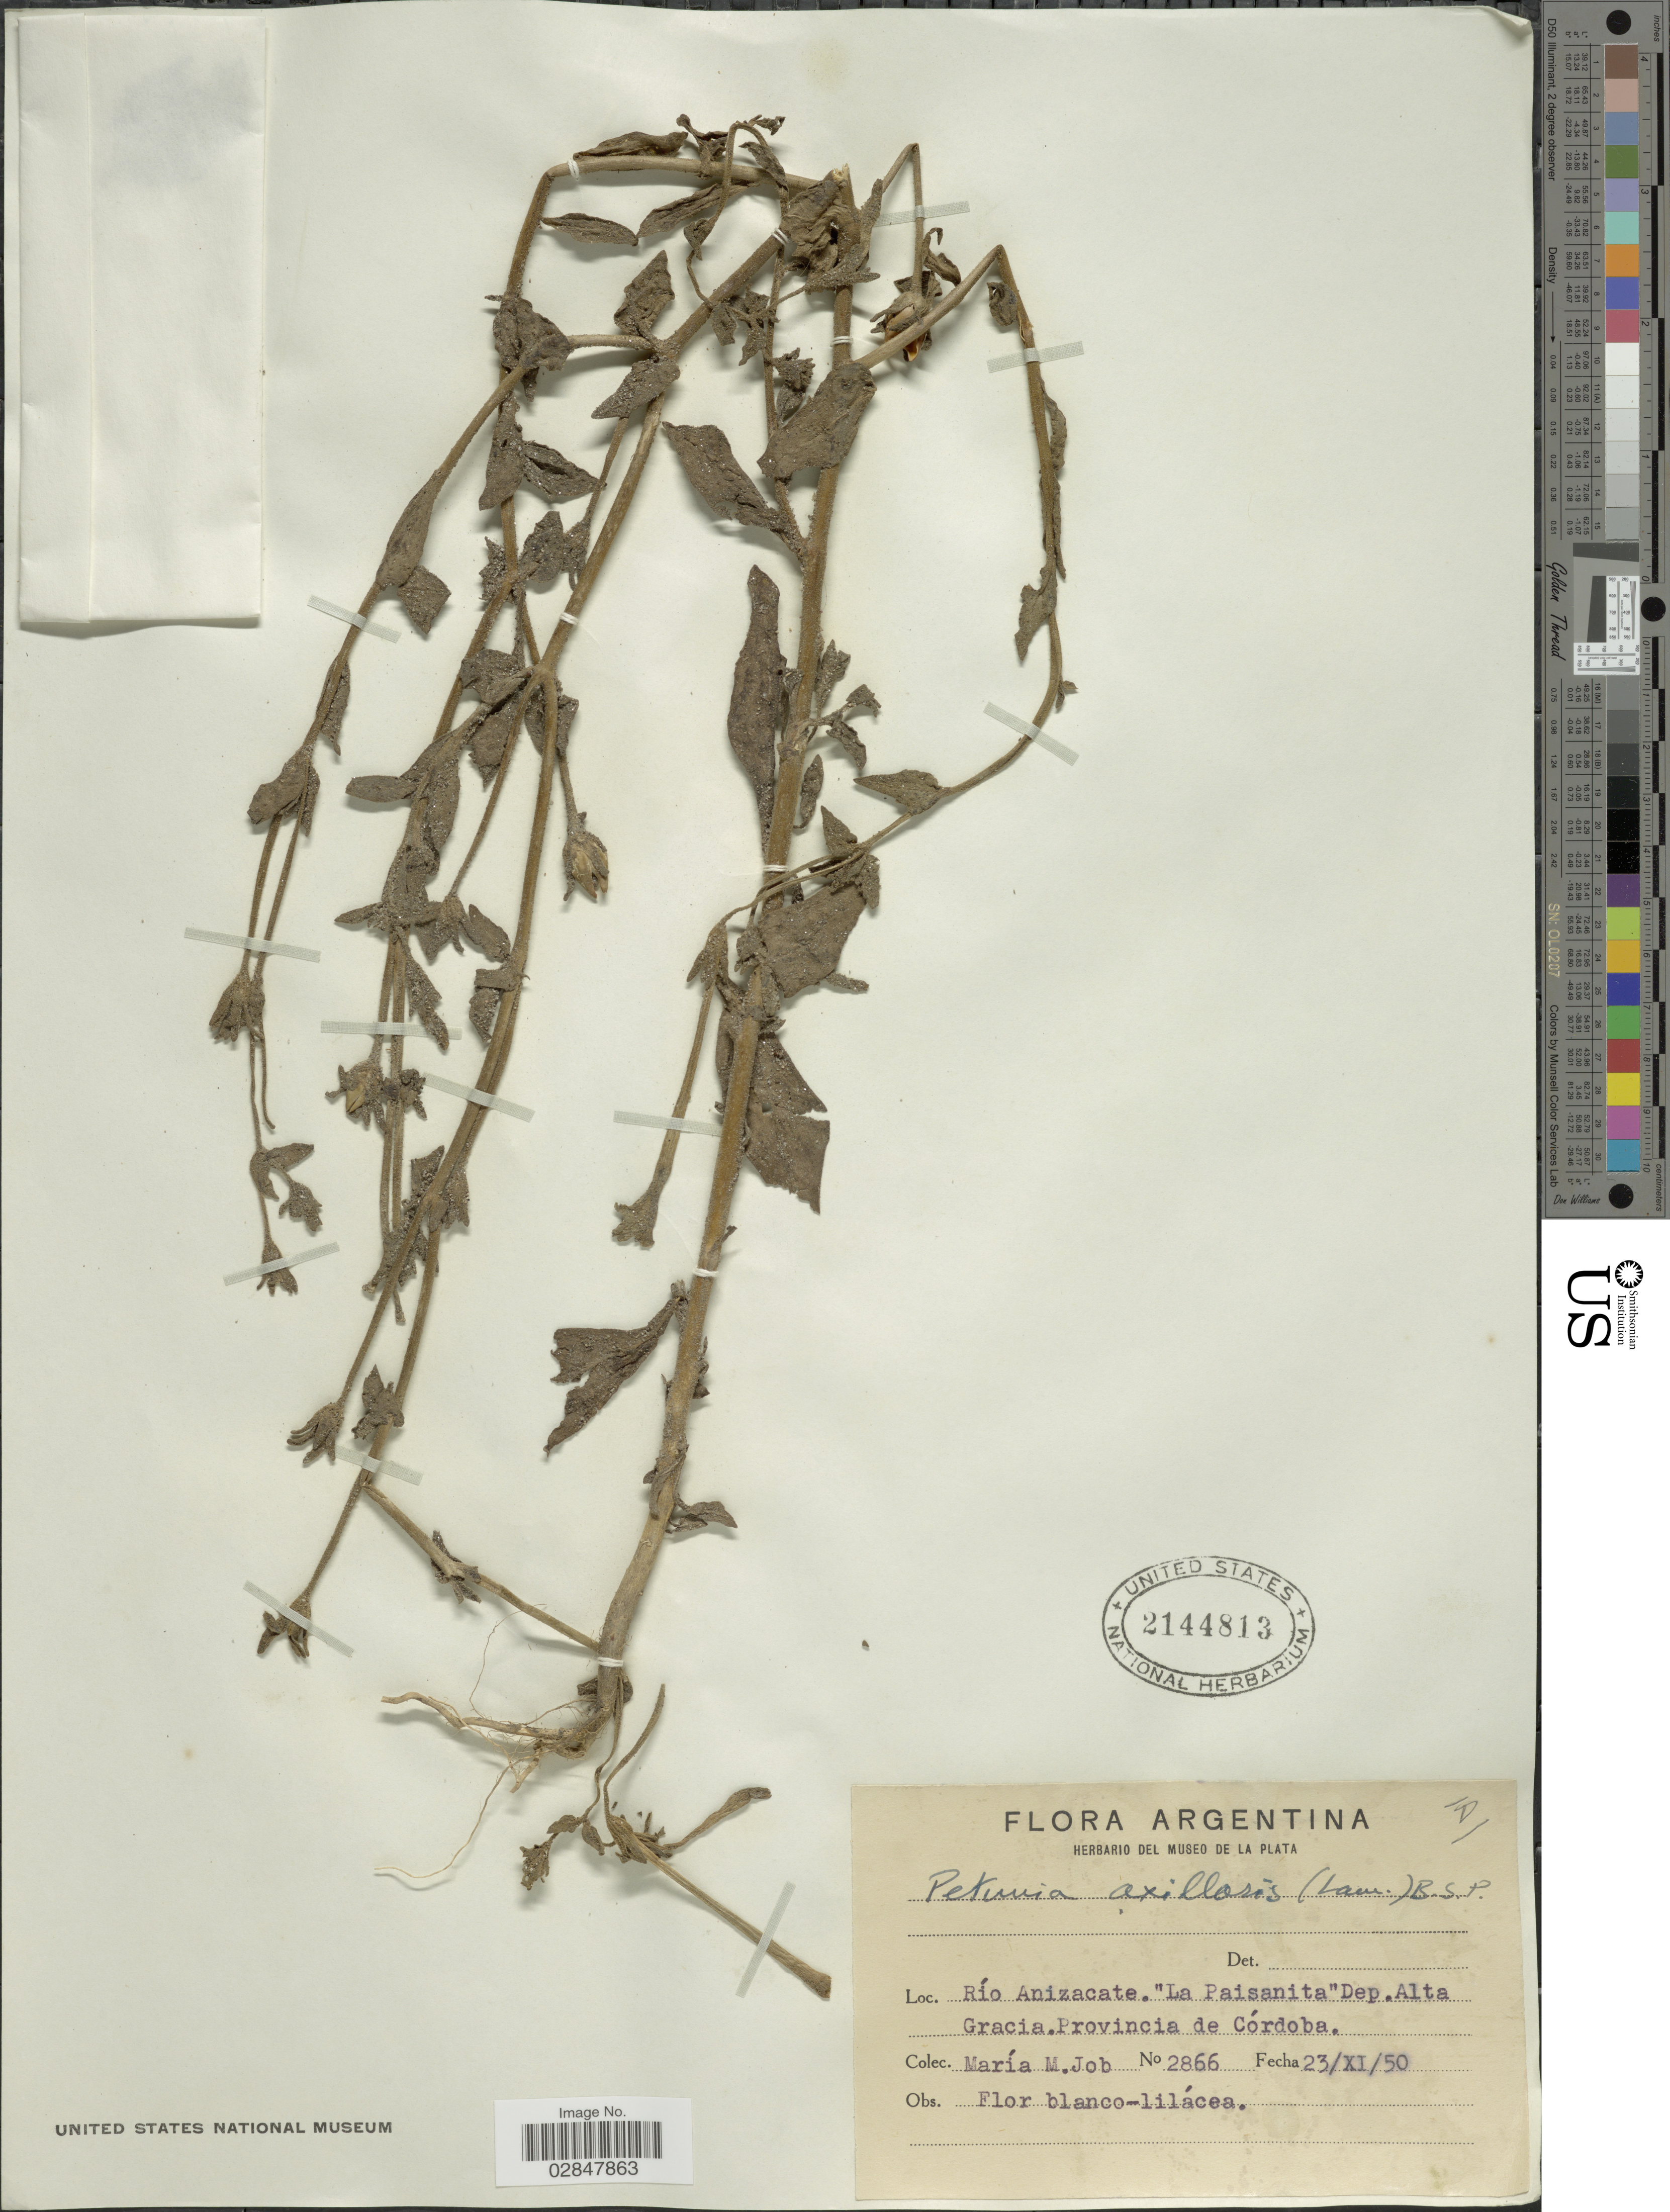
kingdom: Plantae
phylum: Tracheophyta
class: Magnoliopsida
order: Solanales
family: Solanaceae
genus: Petunia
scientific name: Petunia axillaris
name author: (Lam.) Britton, Stearns & Poggenb.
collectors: M. Job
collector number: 2866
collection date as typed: Transcribed d/m/y: 23/11/50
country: Argentina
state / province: Cordoba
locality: Río Anizacate, "La Paisanita", Dep. Alta Gracia.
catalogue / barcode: US 2144813